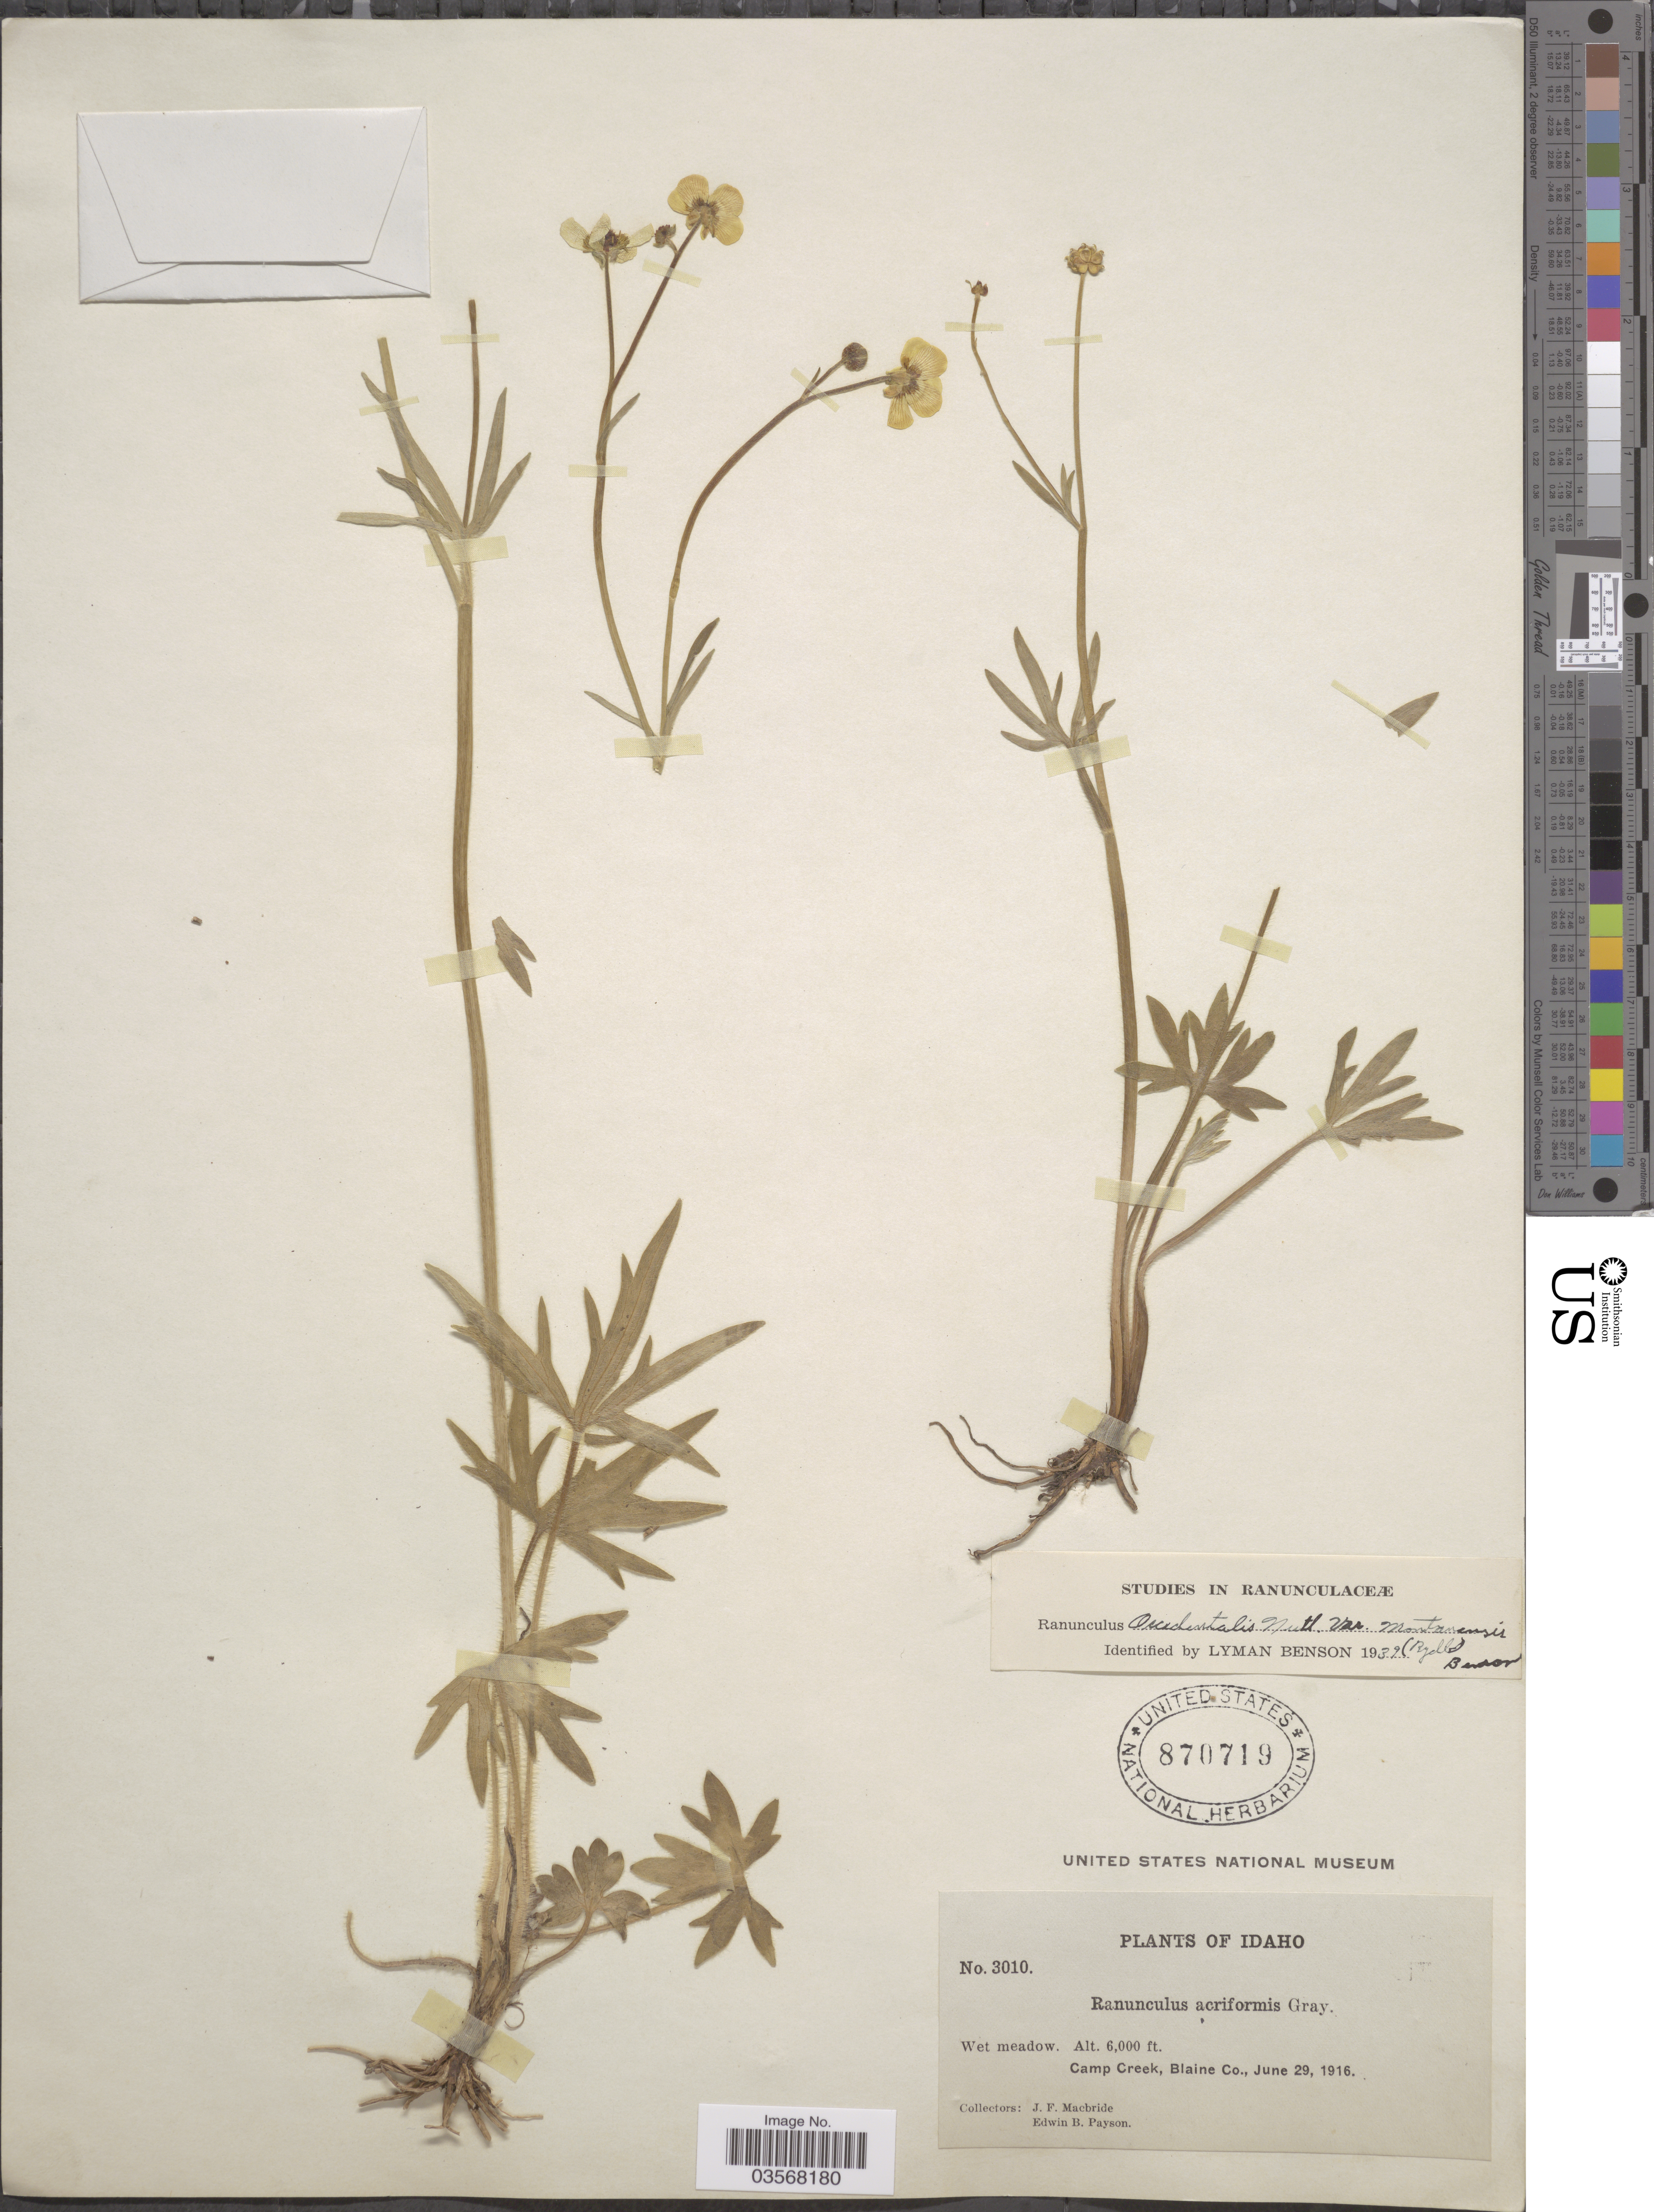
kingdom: Plantae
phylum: Tracheophyta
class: Magnoliopsida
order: Ranunculales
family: Ranunculaceae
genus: Ranunculus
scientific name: Ranunculus occidentalis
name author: Nutt.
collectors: J. F. Macbride & E. B. Payson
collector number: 3010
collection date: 1916-06-29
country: United States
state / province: Idaho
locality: Camp Creek, Blaine Co.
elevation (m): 1829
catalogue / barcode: US 870719